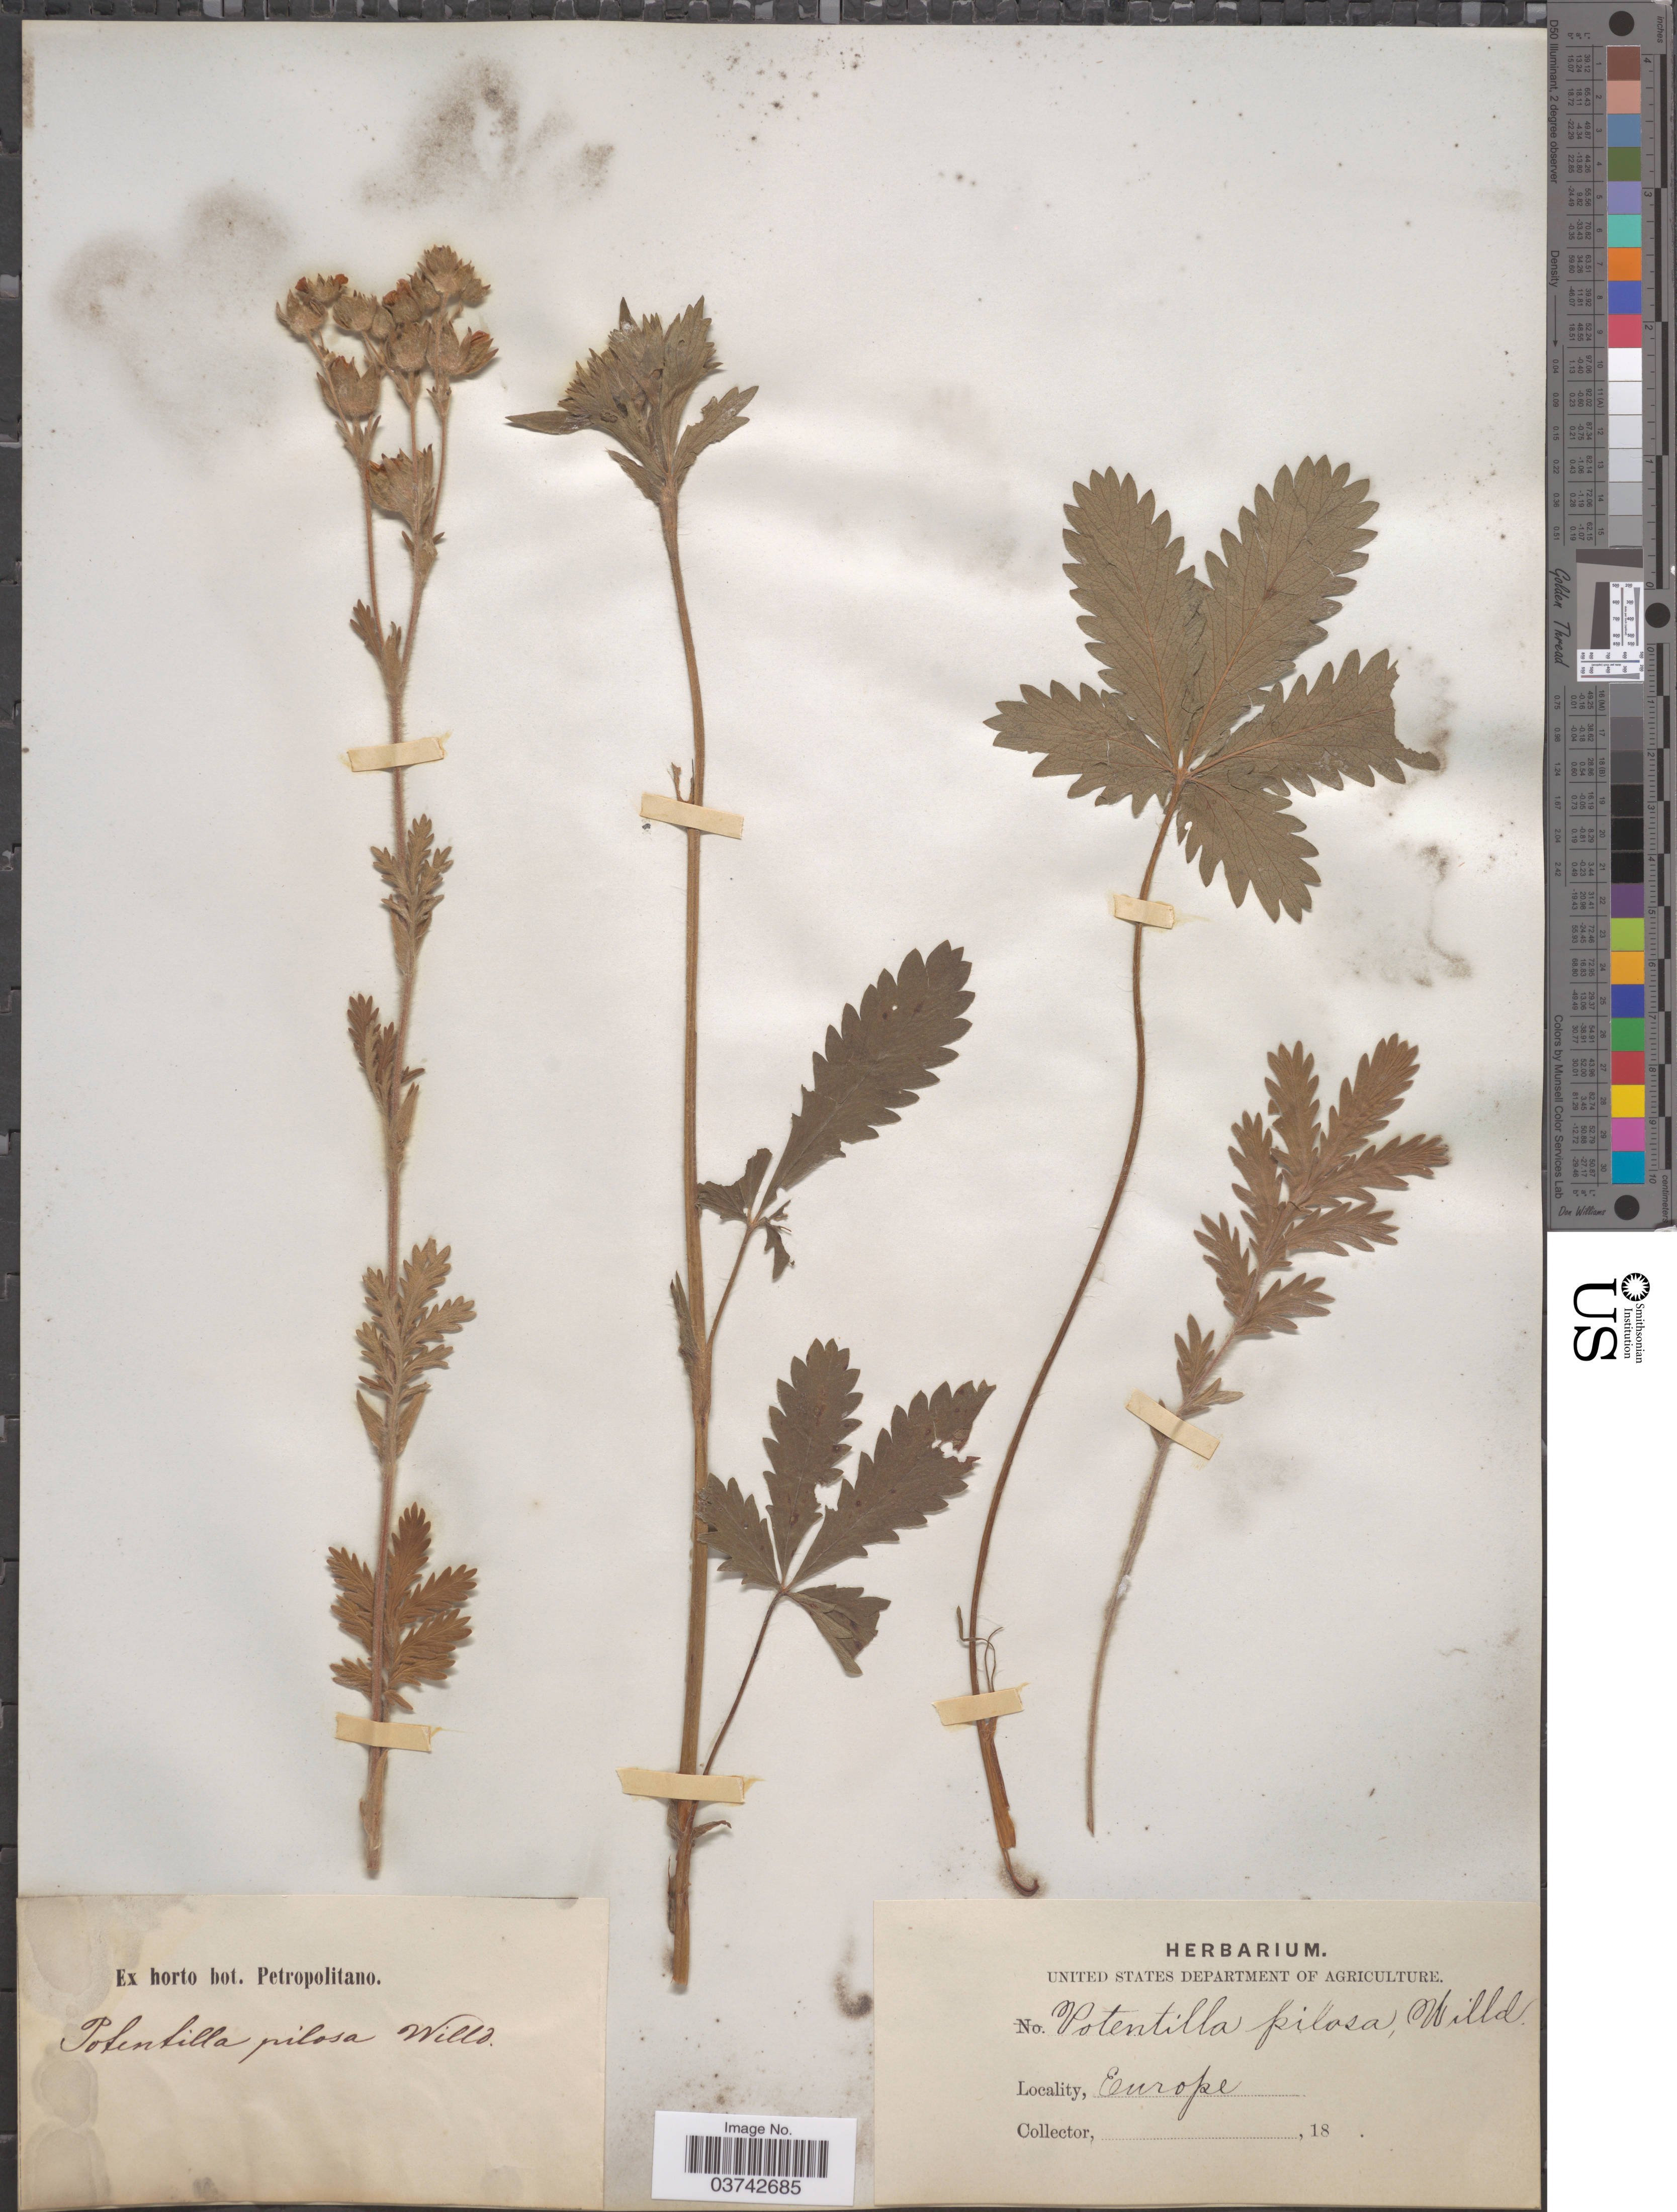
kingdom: Plantae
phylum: Tracheophyta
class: Magnoliopsida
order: Rosales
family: Rosaceae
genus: Potentilla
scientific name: Potentilla pilosa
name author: Willd.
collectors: Facchini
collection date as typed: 18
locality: Europe.